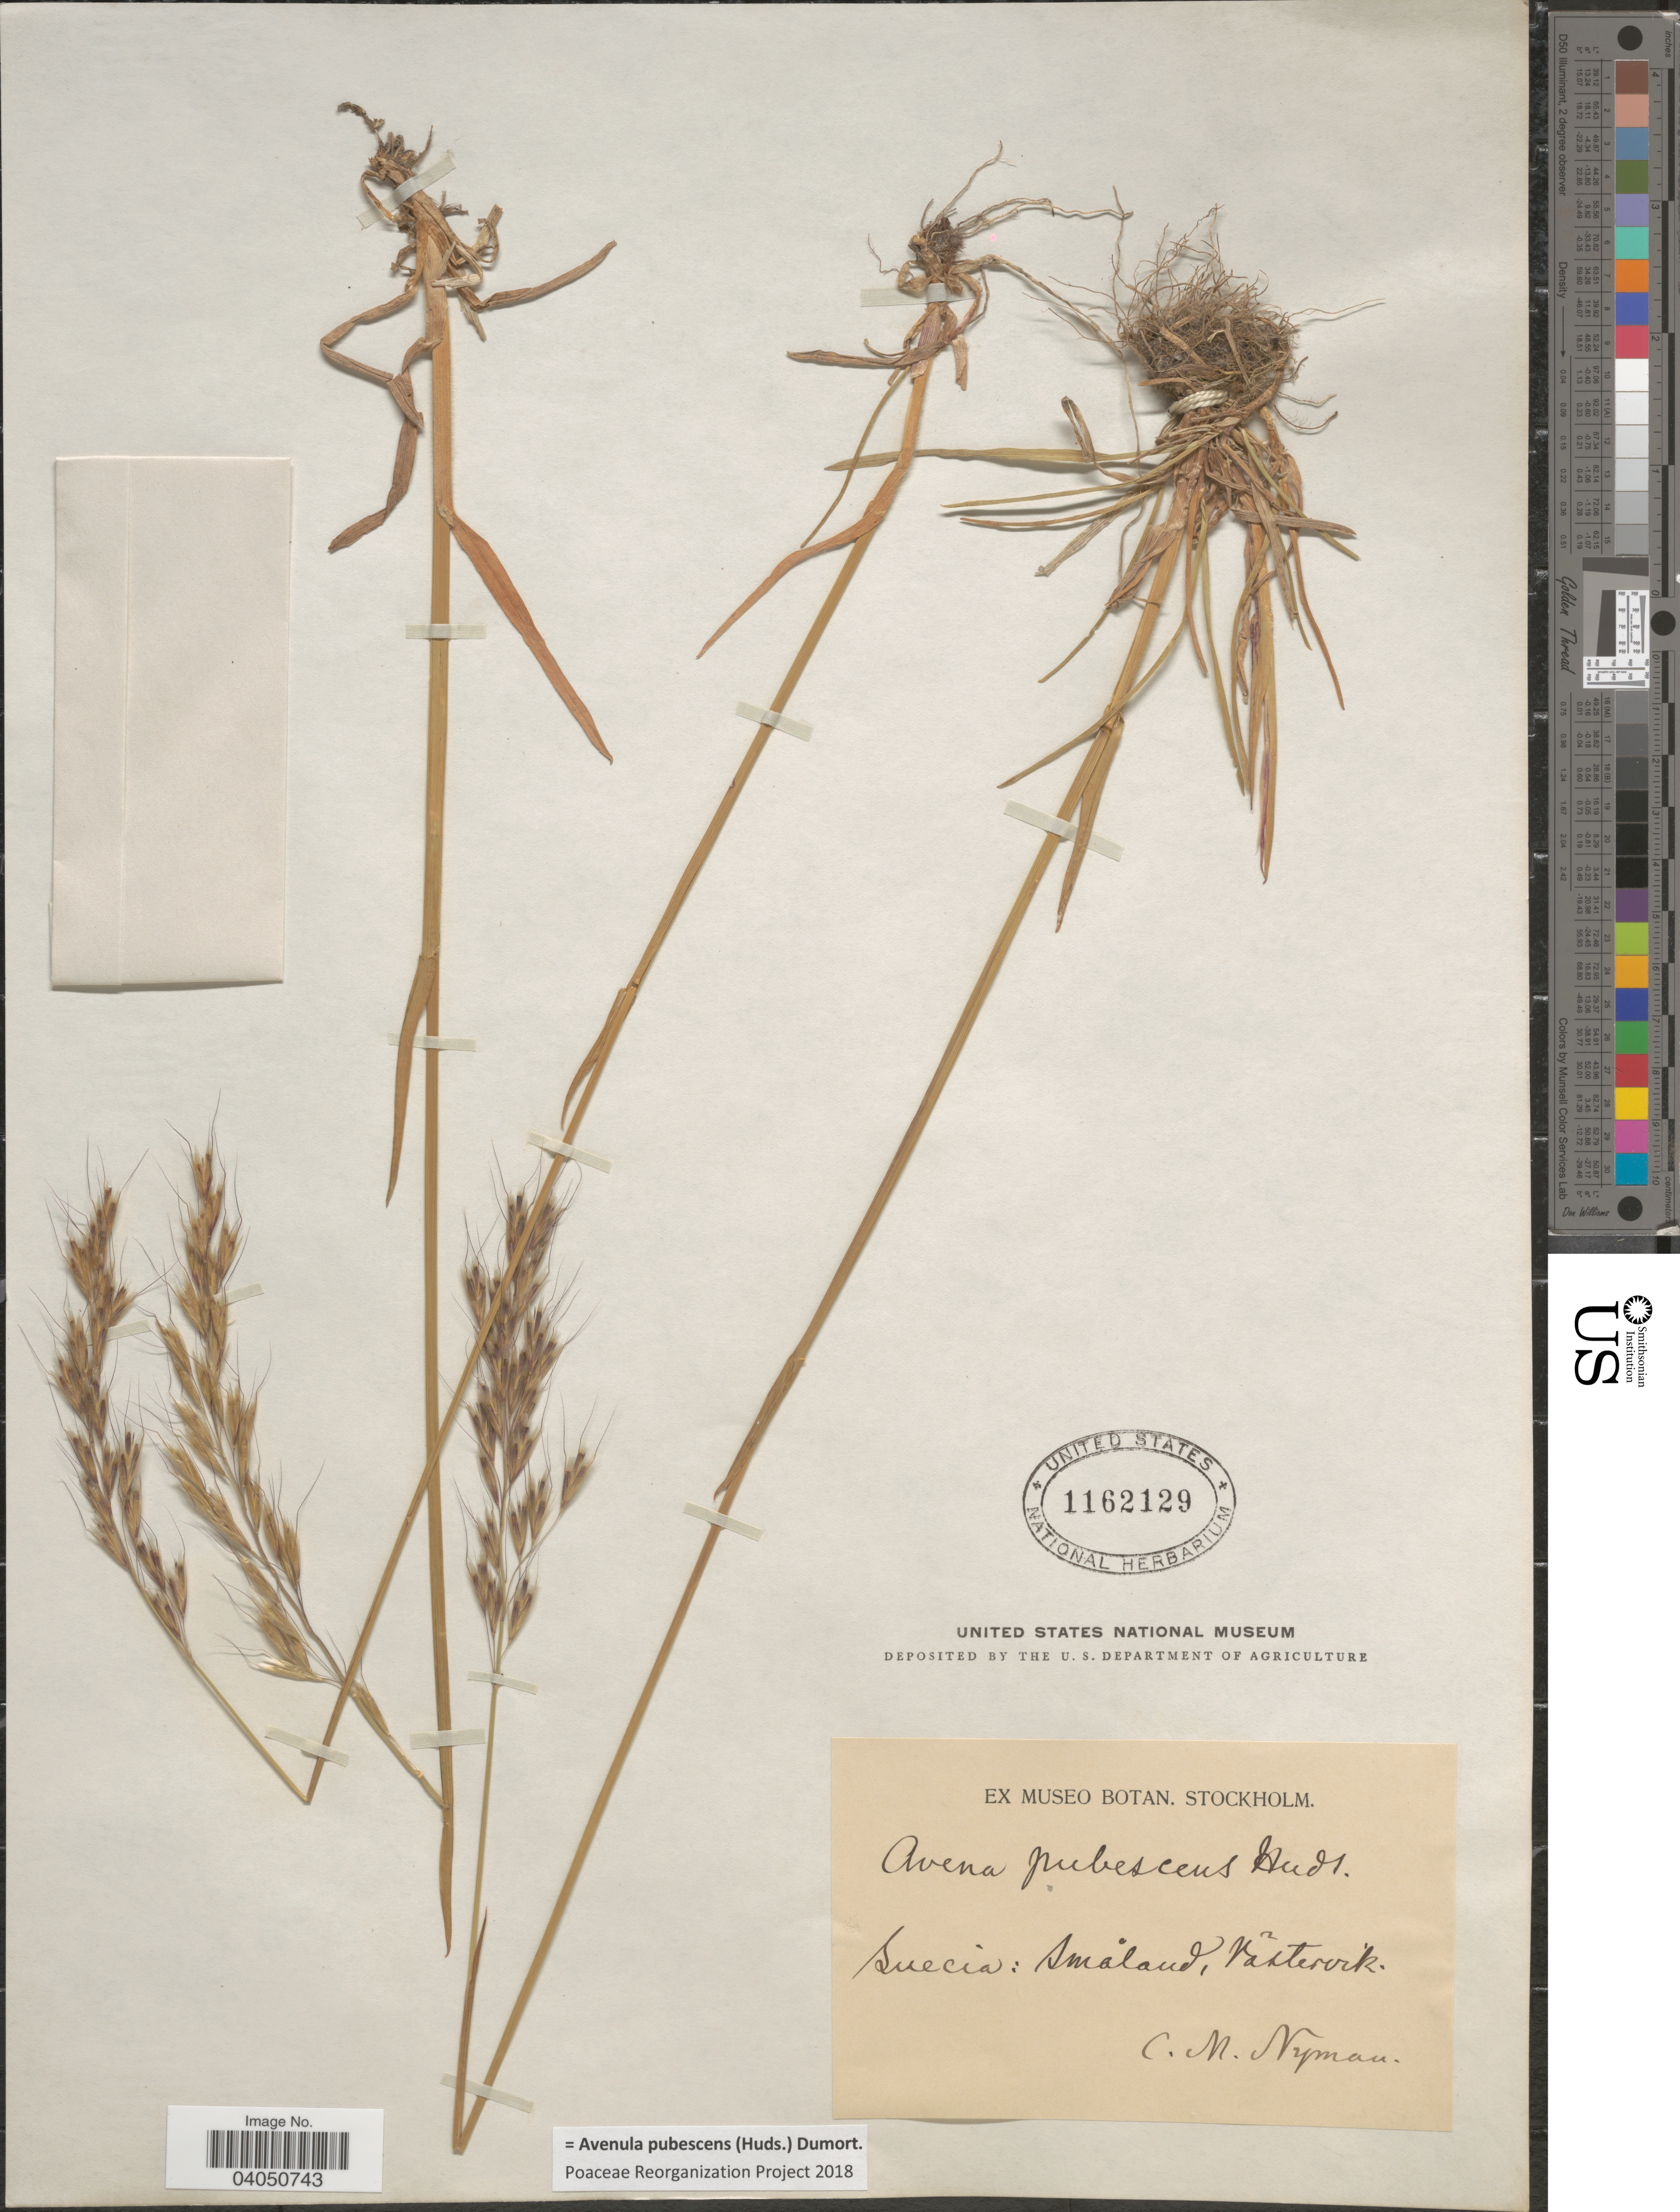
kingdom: Plantae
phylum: Tracheophyta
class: Liliopsida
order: Poales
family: Poaceae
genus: Avenula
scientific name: Avenula pubescens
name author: (Huds.) Dumort.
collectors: C. Nyman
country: Sweden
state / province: Kalmar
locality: Suecia: Småland, Vãstervik.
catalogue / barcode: US 1162129